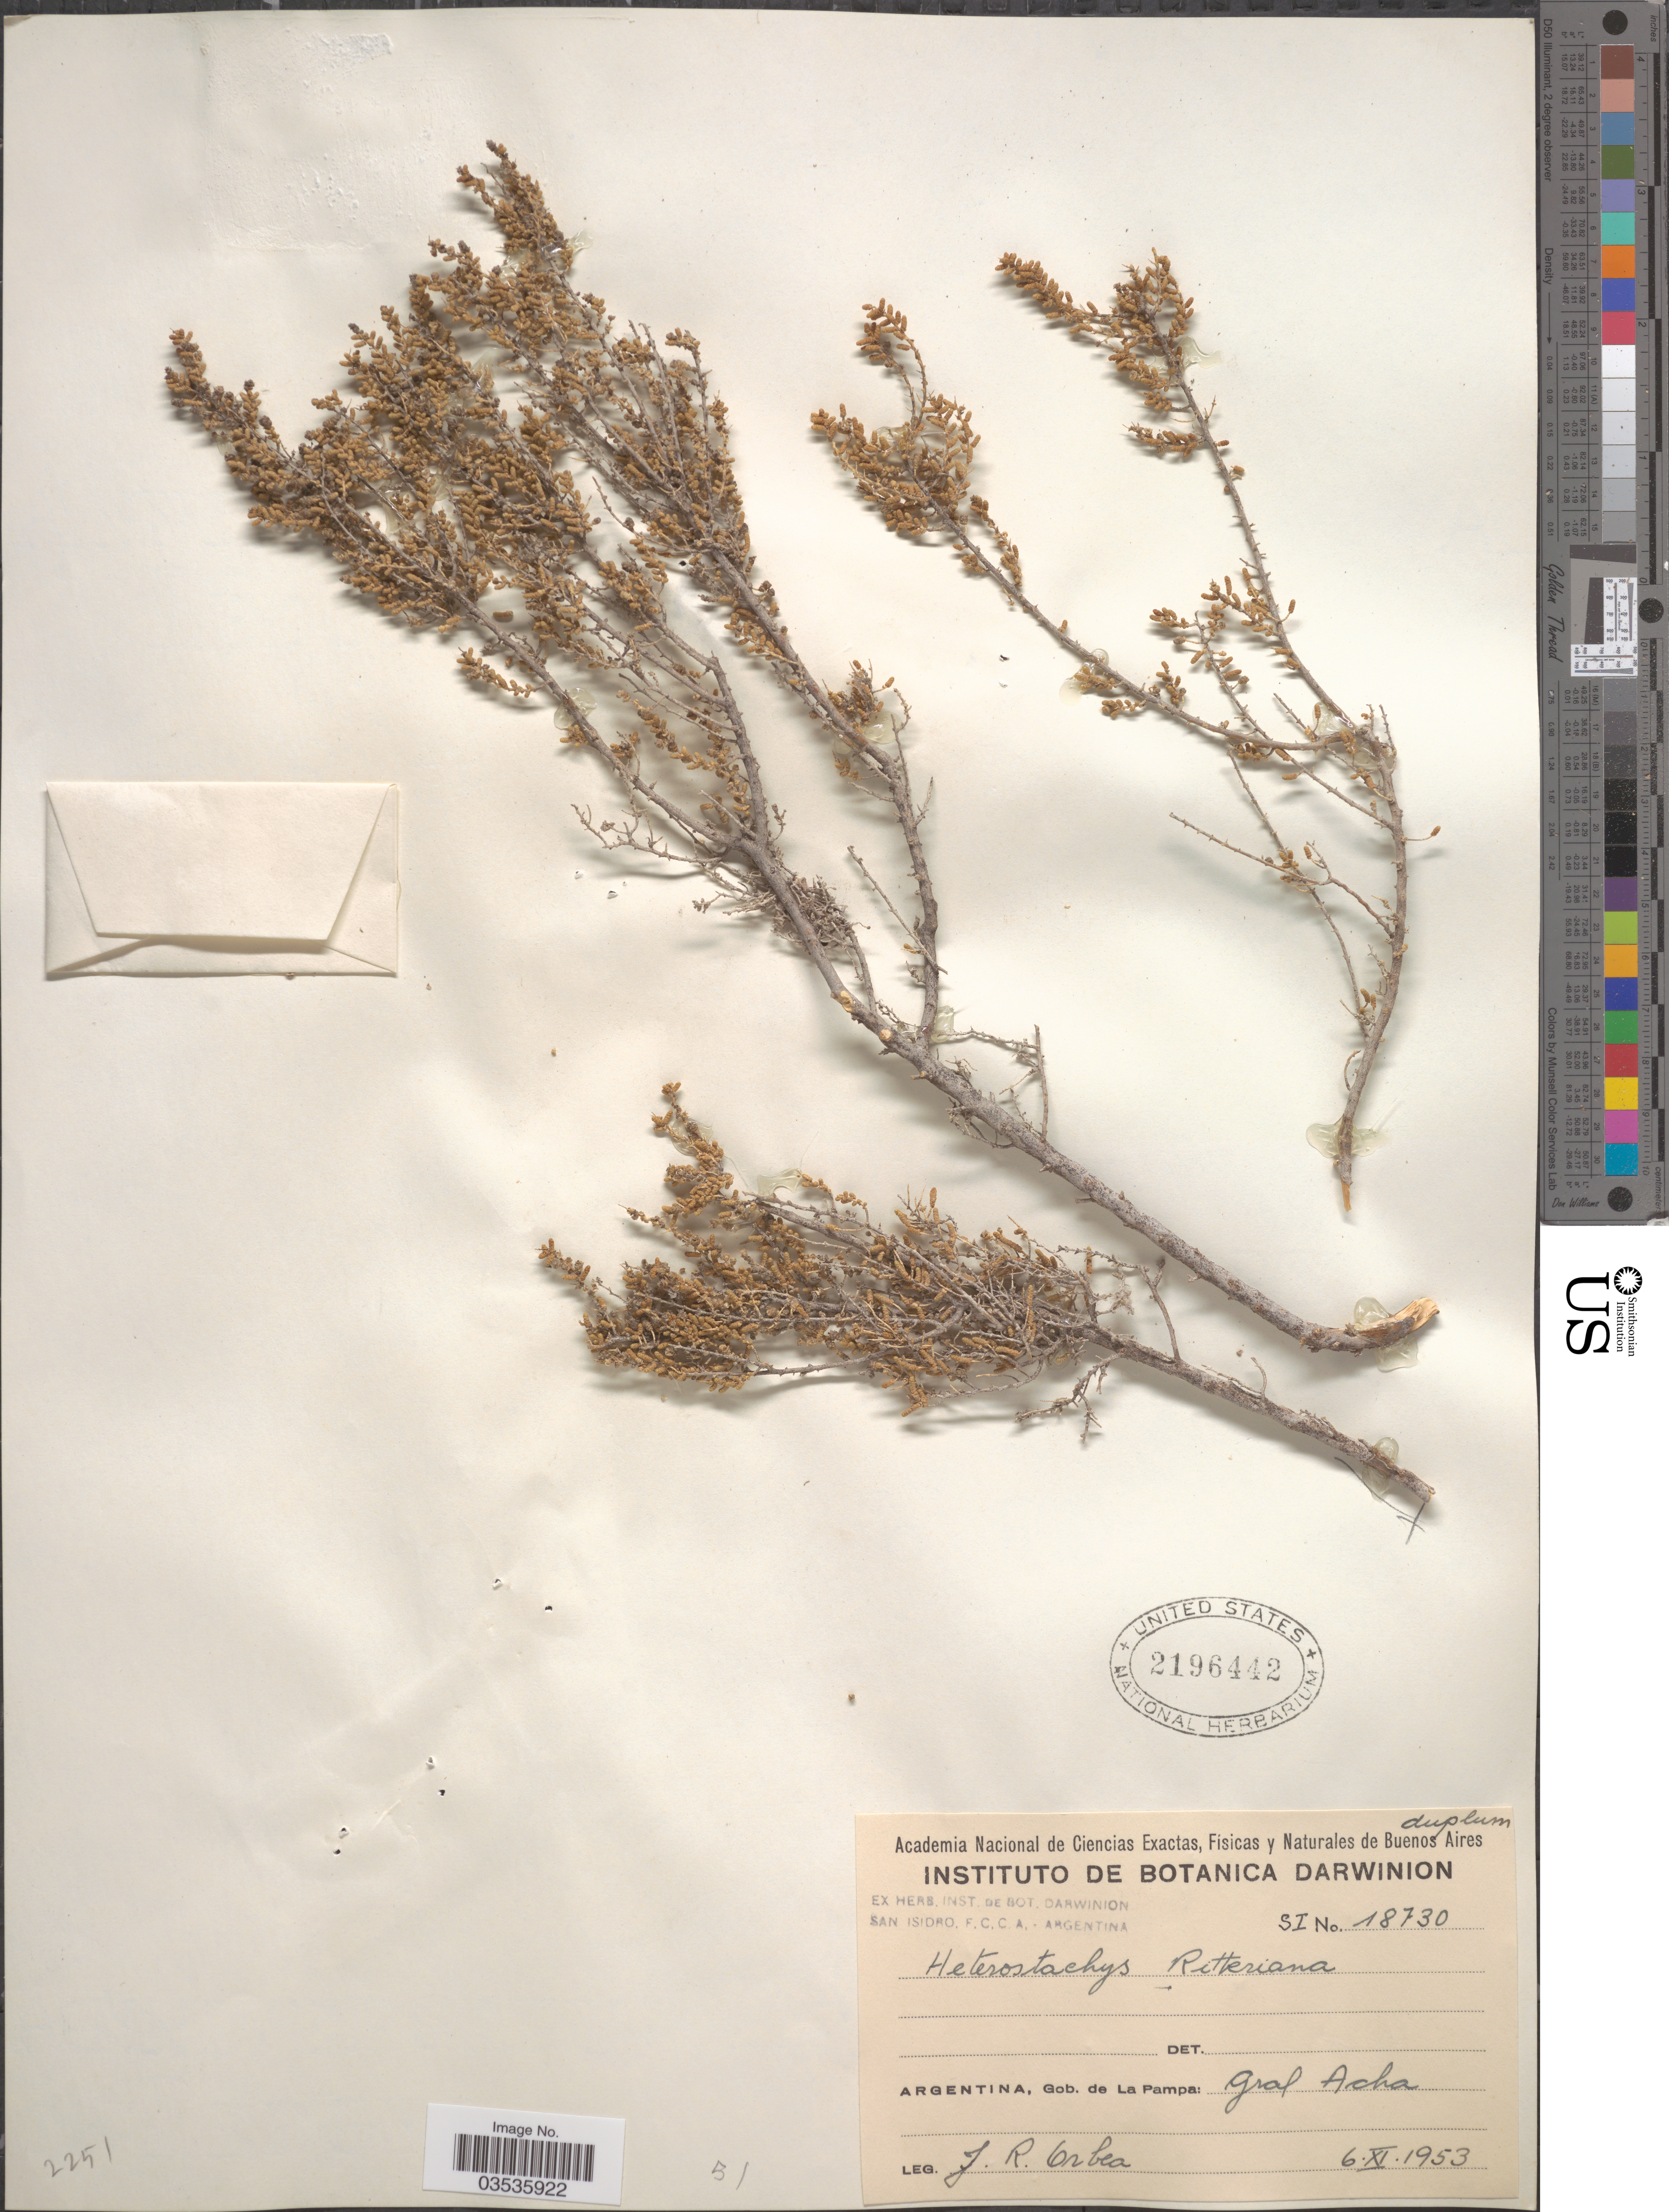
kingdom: Plantae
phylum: Tracheophyta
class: Magnoliopsida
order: Caryophyllales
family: Amaranthaceae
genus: Heterostachys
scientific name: Heterostachys ritteriana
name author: (Moq.) Ung.-Sternb.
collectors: J. Orbea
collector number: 18730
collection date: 1953-11-06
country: Argentina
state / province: La Pampa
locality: Gob. de La Pampa: Gral Acha.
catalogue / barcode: US 2196442